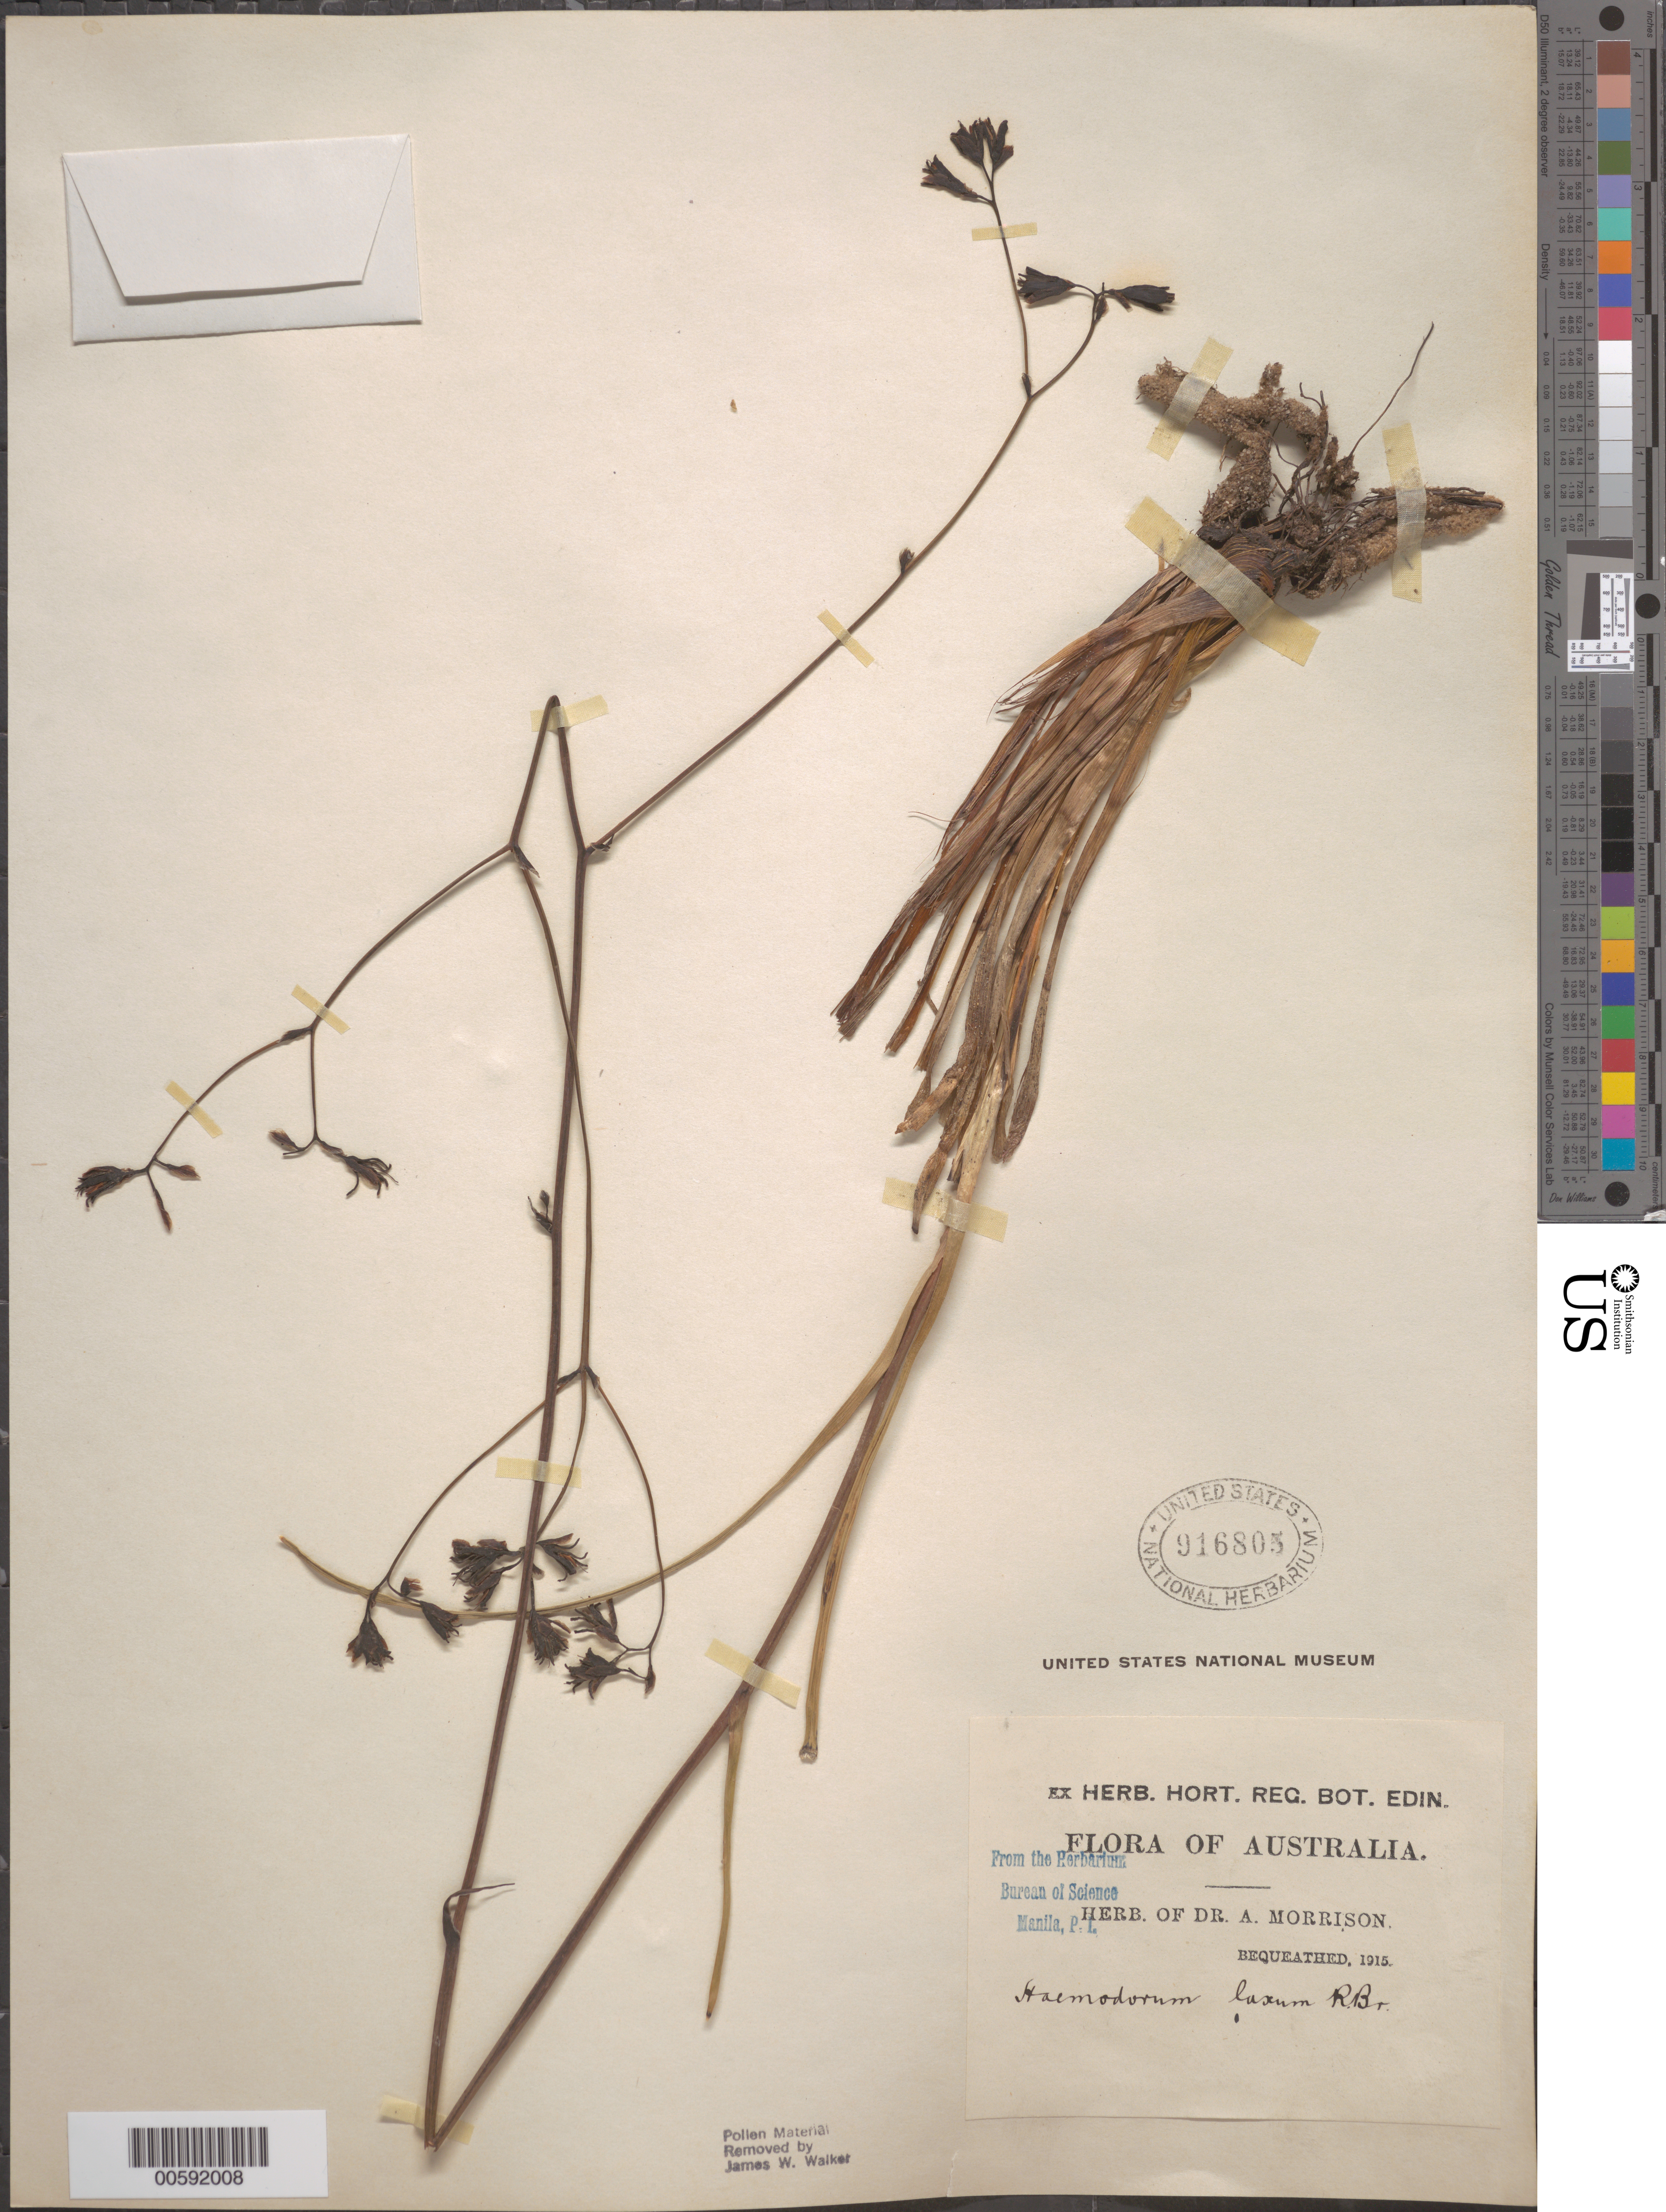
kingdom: Plantae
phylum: Tracheophyta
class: Liliopsida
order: Commelinales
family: Haemodoraceae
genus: Haemodorum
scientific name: Haemodorum laxum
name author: R. Br.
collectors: A. Morrison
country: Australia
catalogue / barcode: US 916805